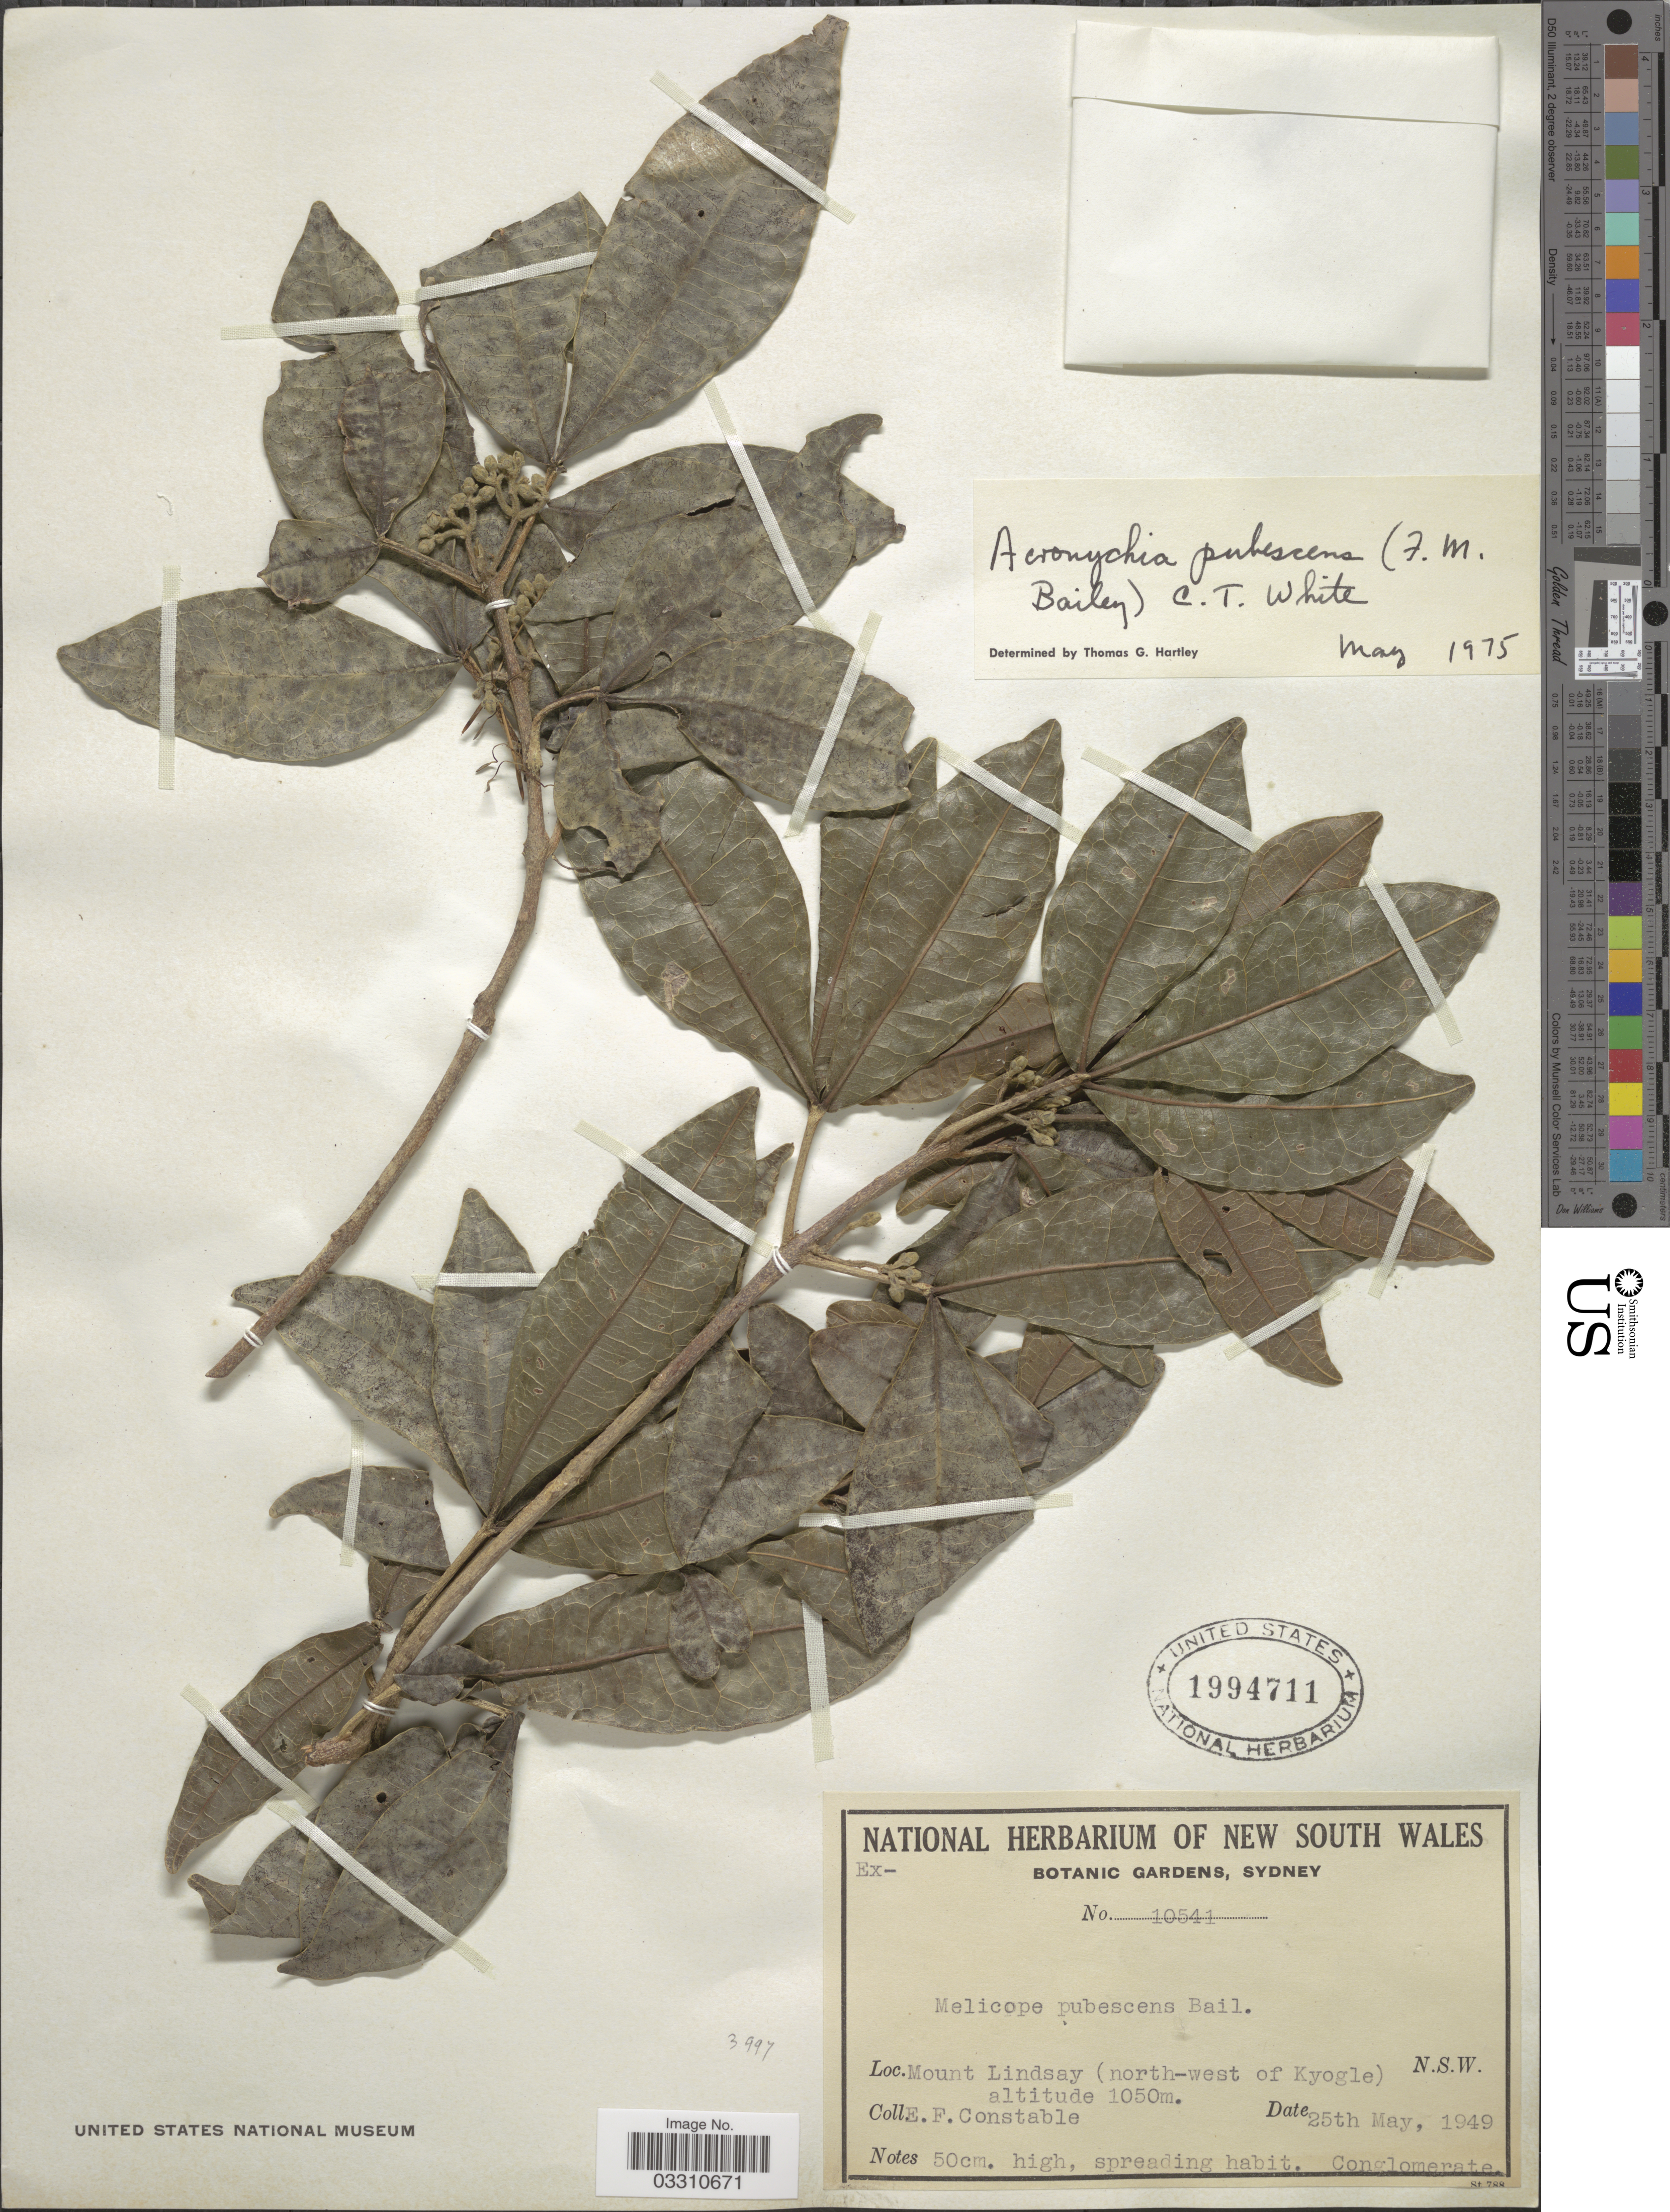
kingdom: Plantae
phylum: Tracheophyta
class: Magnoliopsida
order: Sapindales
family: Rutaceae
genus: Maclurodendron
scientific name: Maclurodendron pubescens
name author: T.G. Hartley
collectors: E. F. Constable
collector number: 10541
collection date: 1949-05-25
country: Australia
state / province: New South Wales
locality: Mount Lindsay (north-west of Kyogle).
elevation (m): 1050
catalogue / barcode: US 1994711